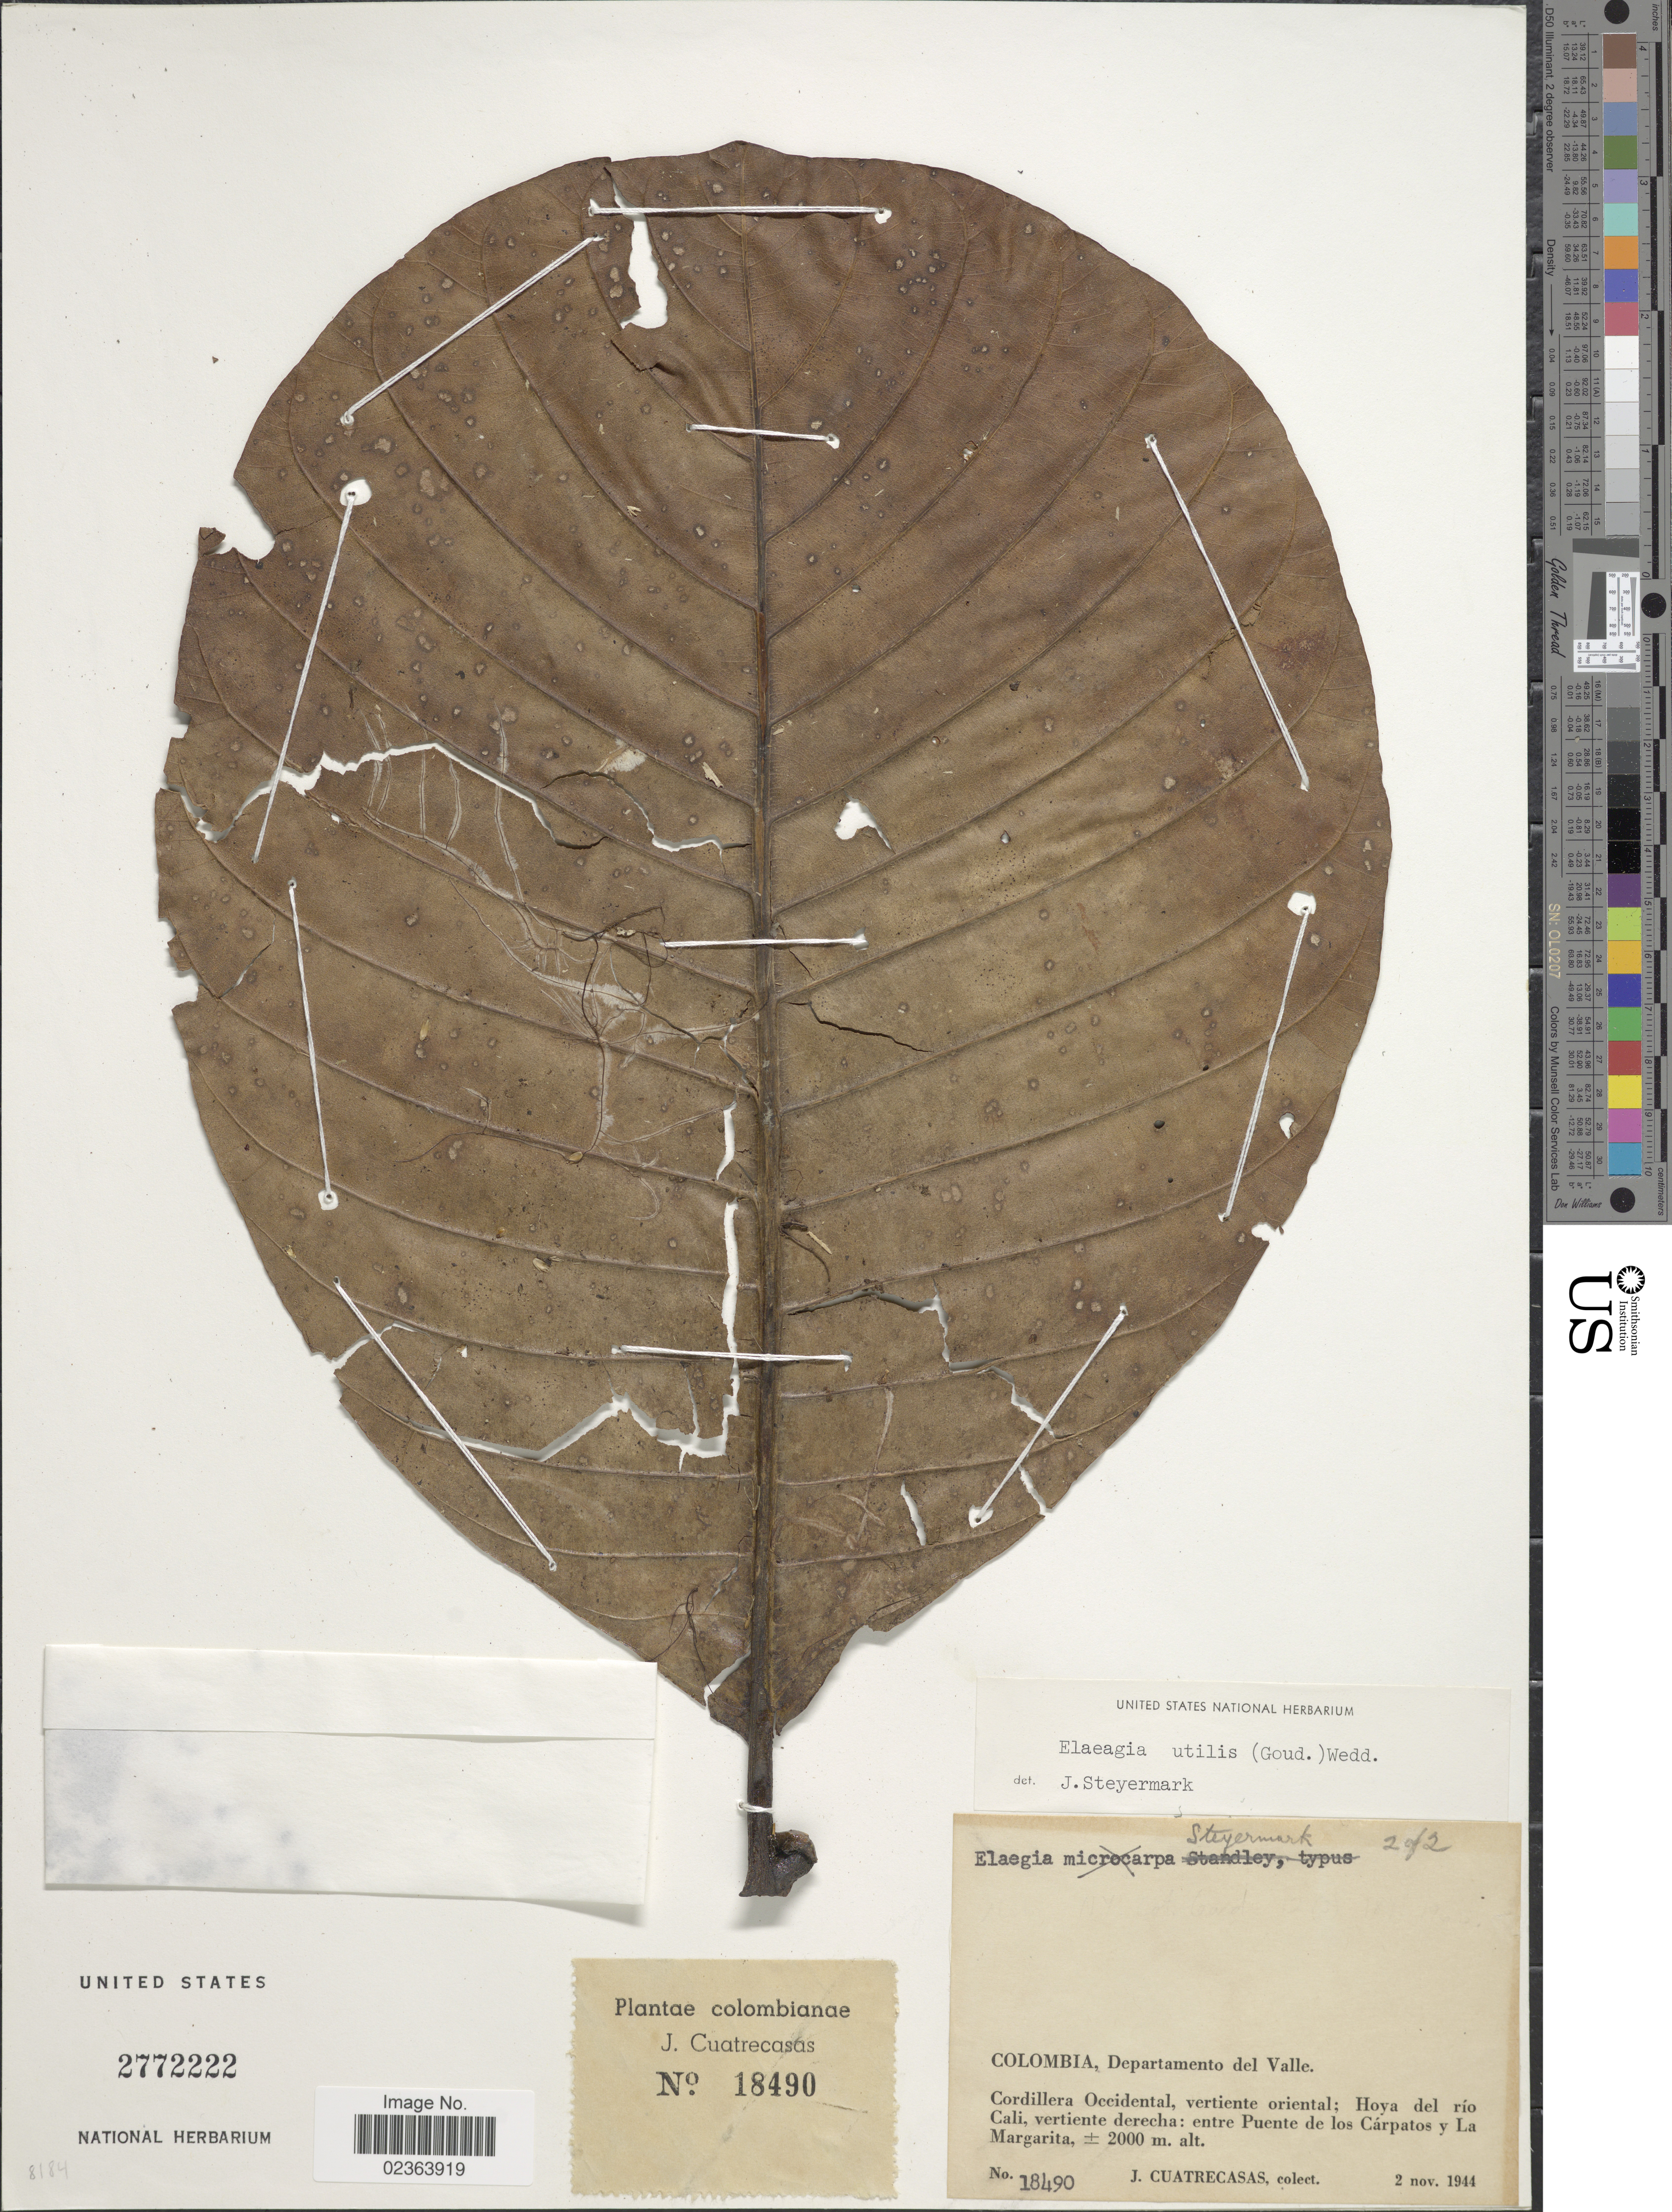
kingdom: Plantae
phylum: Tracheophyta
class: Magnoliopsida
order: Gentianales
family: Rubiaceae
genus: Elaeagia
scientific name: Elaeagia utilis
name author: (Goudot) Wedd.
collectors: J. Cuatrecasas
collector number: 18490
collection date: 1944-11-02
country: Colombia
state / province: Valle del Cauca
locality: Colombia, Departamento del Valle, Cordillera Occidental, vertiente oriental, Hoya del rio Cali, vertiente derecha, entre Puente de los Carpatos y La Margarita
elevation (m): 2000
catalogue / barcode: US 2772222